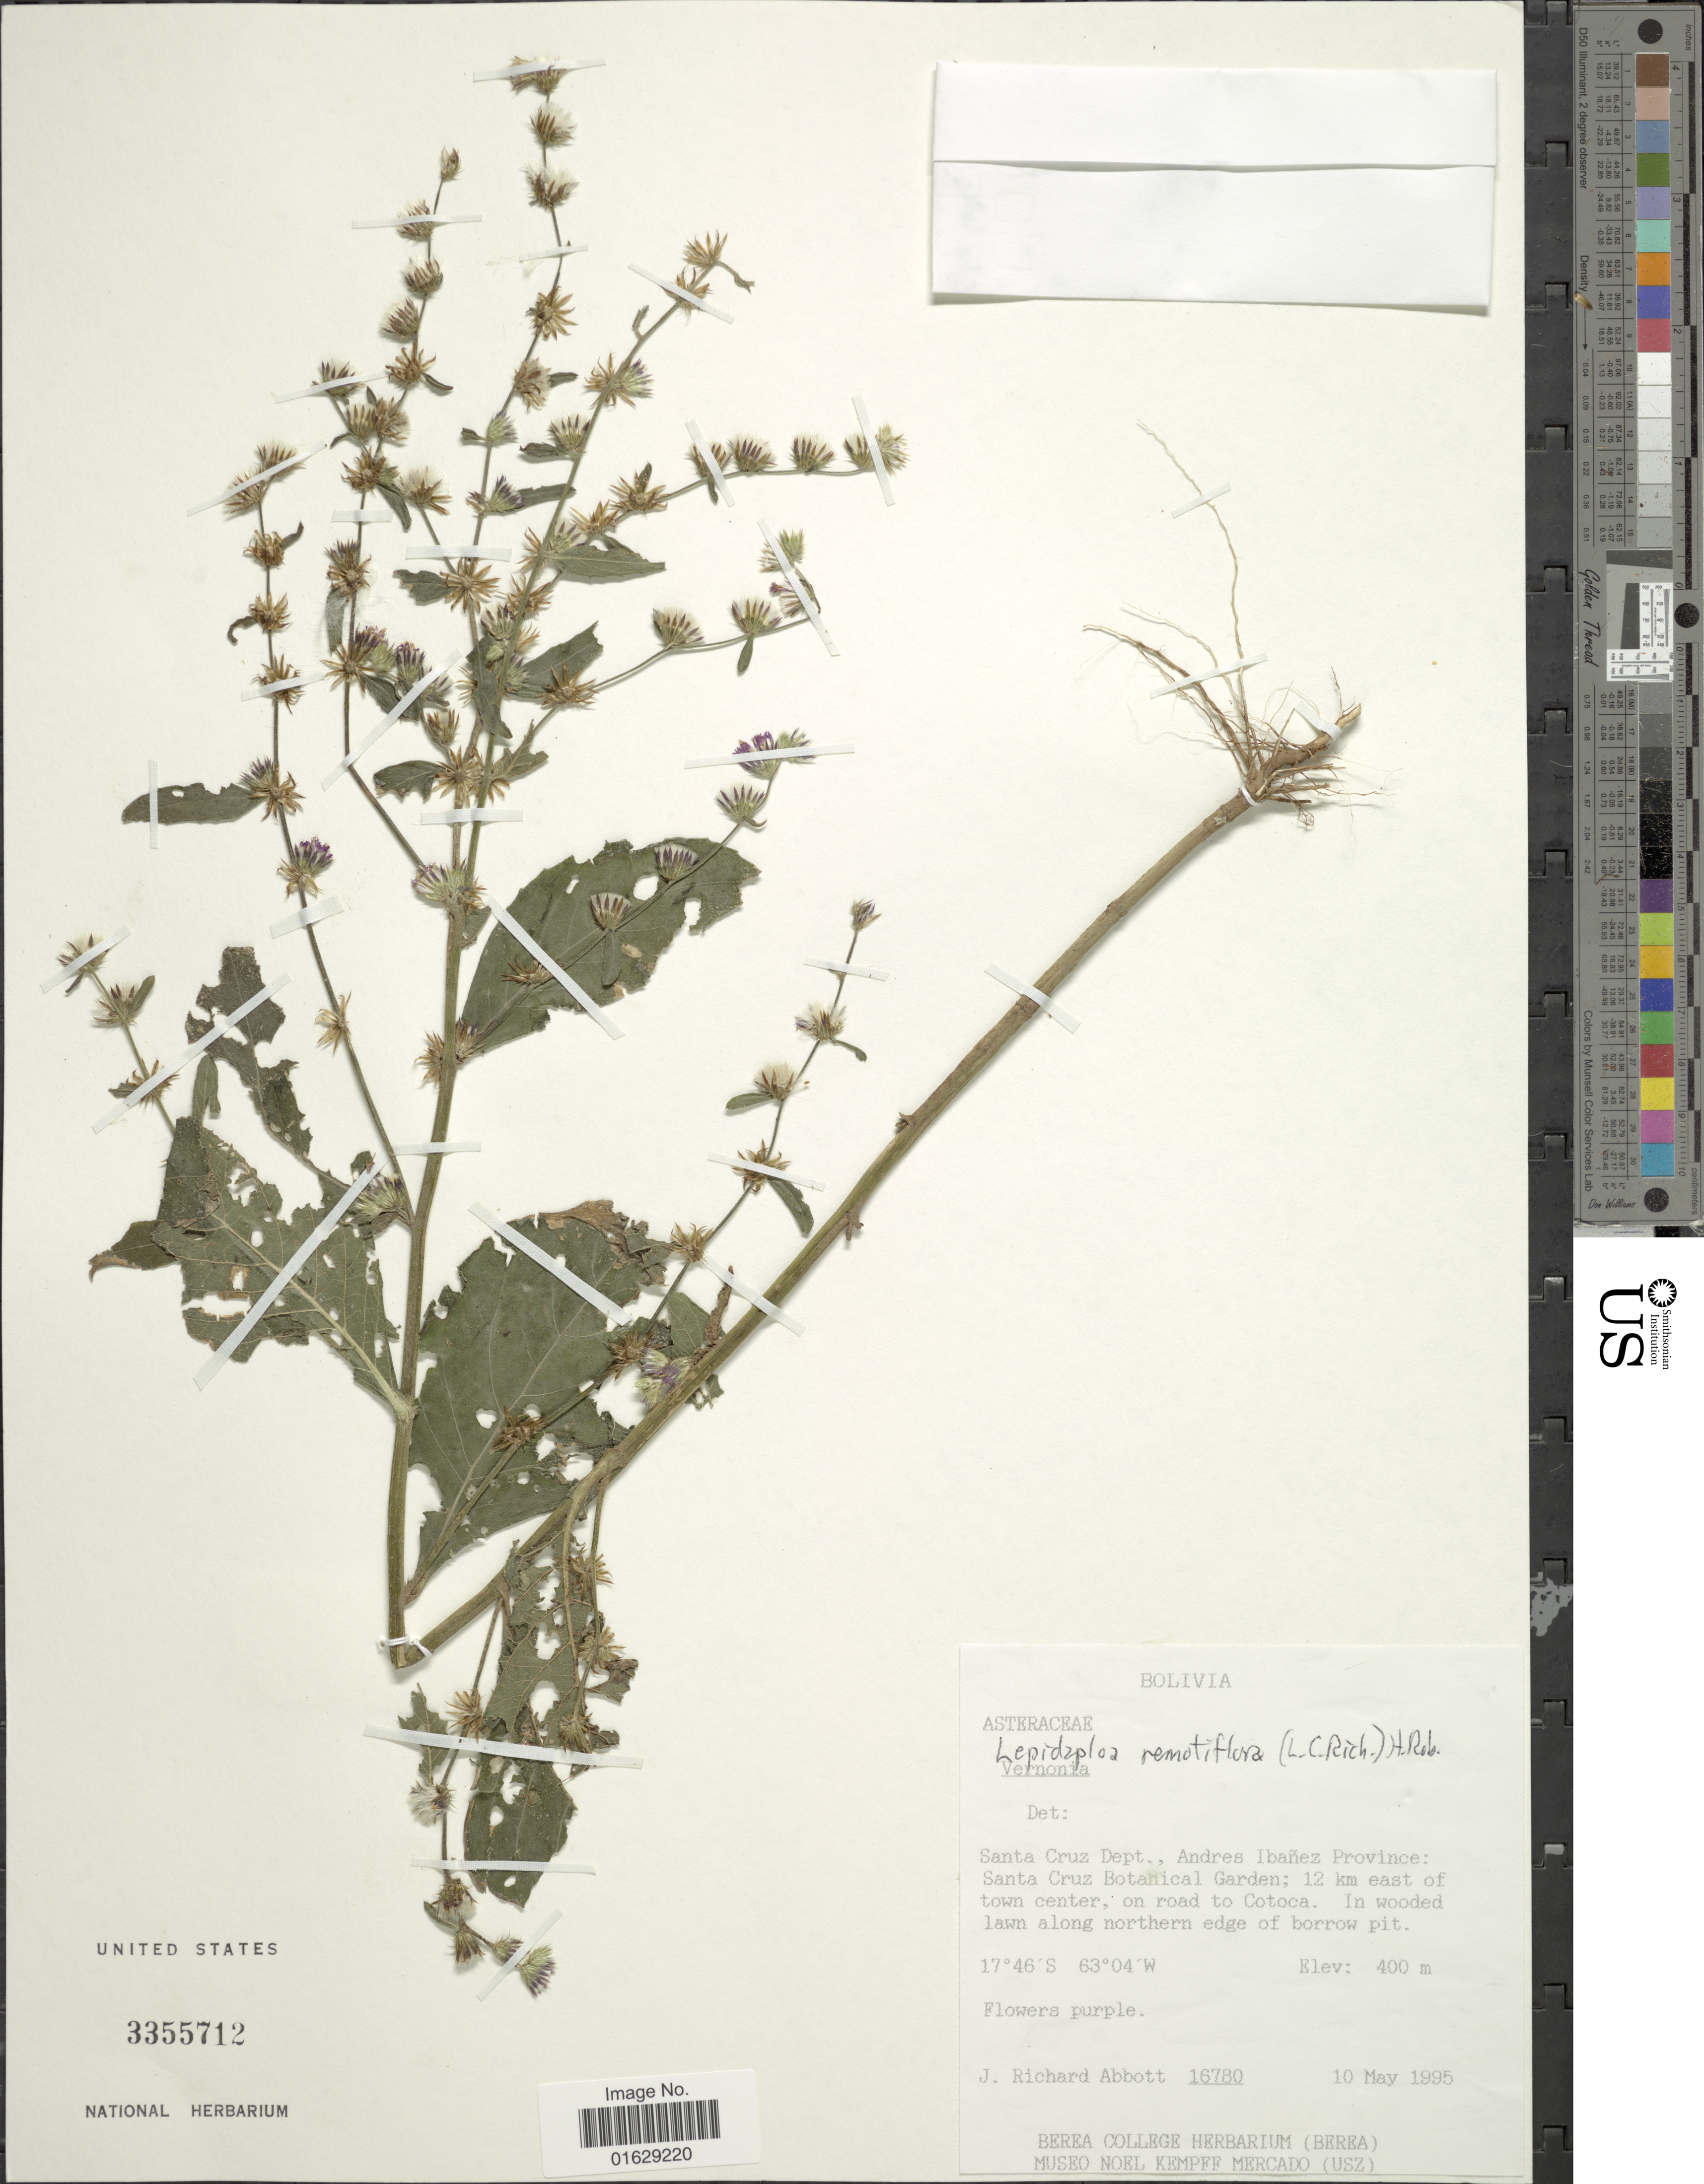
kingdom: Plantae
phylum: Tracheophyta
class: Magnoliopsida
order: Asterales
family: Asteraceae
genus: Lepidaploa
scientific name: Lepidaploa remotiflora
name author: (Rich.) H. Rob.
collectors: J. R. Abbott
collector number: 16780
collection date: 1995-05-10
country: Bolivia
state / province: Santa Cruz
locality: Santa Cruz Dept., Andres Ibanez Province: Santa Cruz Botanical Garden; 12 km east of town center, on road to Cotoca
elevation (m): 400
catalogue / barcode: US 3355712